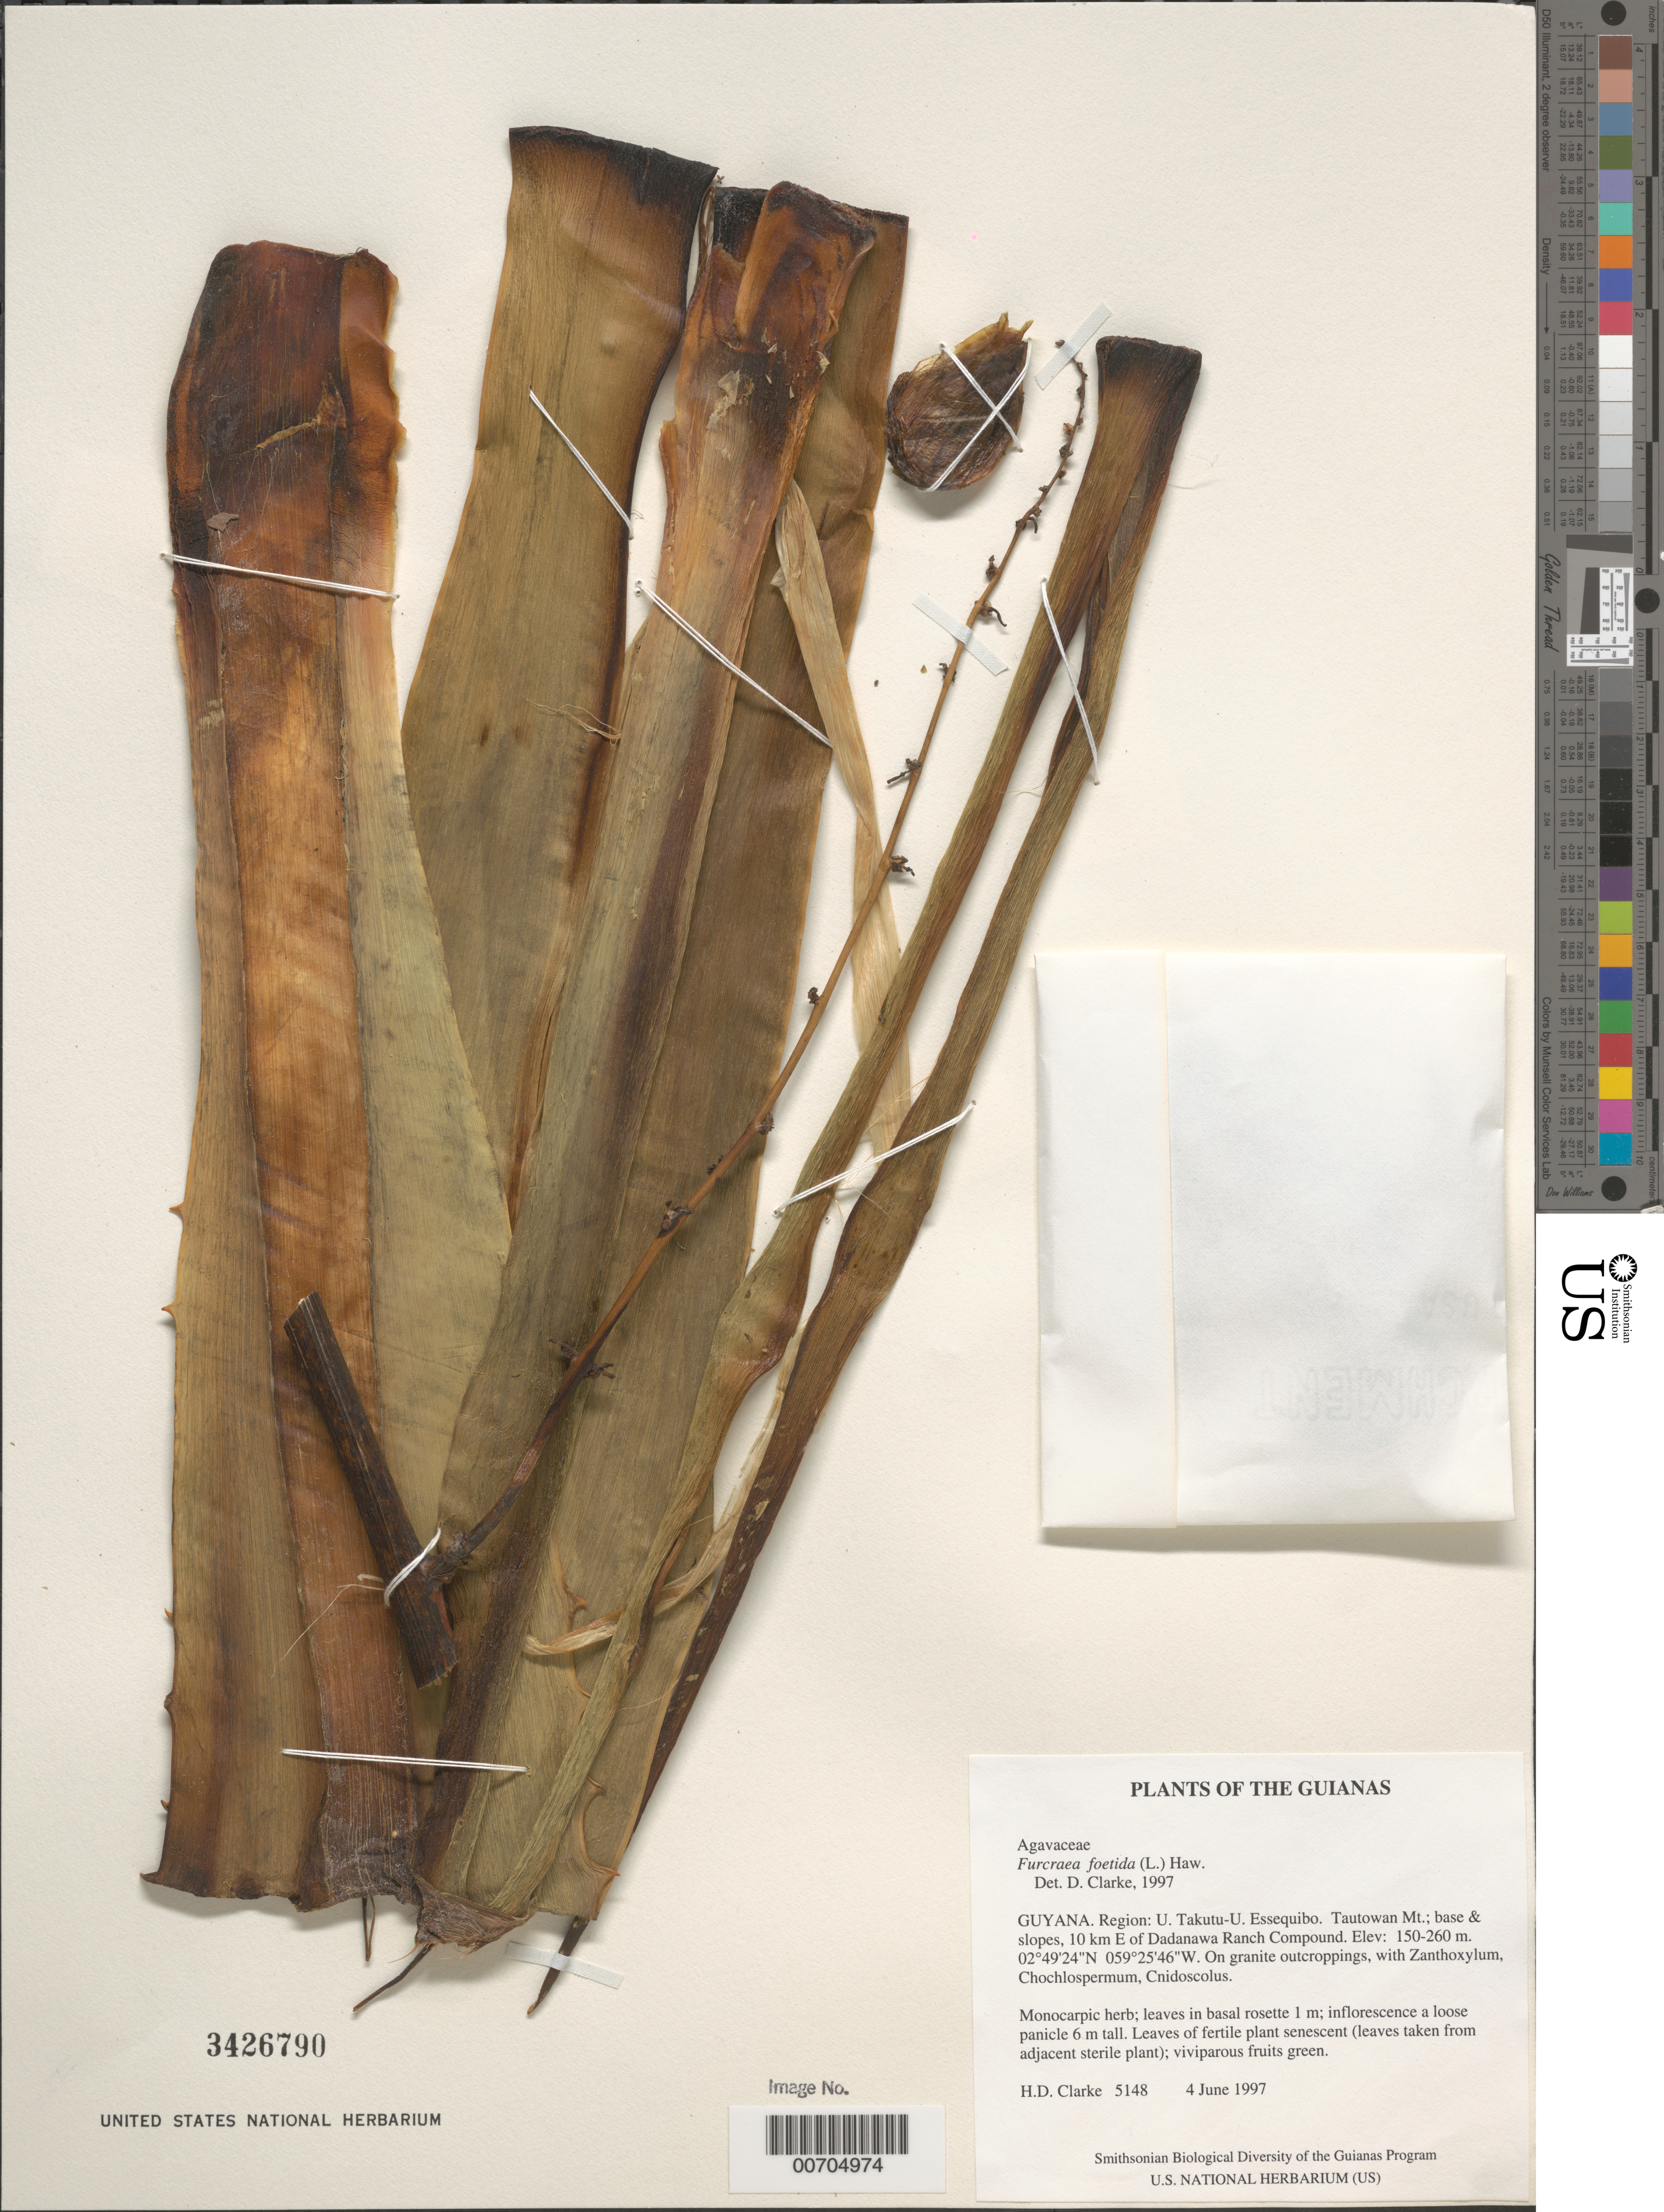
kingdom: Plantae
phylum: Tracheophyta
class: Liliopsida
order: Asparagales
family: Asparagaceae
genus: Furcraea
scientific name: Furcraea foetida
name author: (L.) Haw.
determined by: Clarke, H. D., University of North Carolina (Asheville)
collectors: H. D. Clarke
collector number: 5148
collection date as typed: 4 June 1997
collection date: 1997-06-04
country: Guyana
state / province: U. Takutu-U. Essequibo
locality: Tautowan Mt.; base & slopes, 10 km E of Dadanawa Ranch Compound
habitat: On granite outcroppings, with Zanthoxylum, Chochlospermum, Cnidoscolus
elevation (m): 150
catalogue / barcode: US 3426790